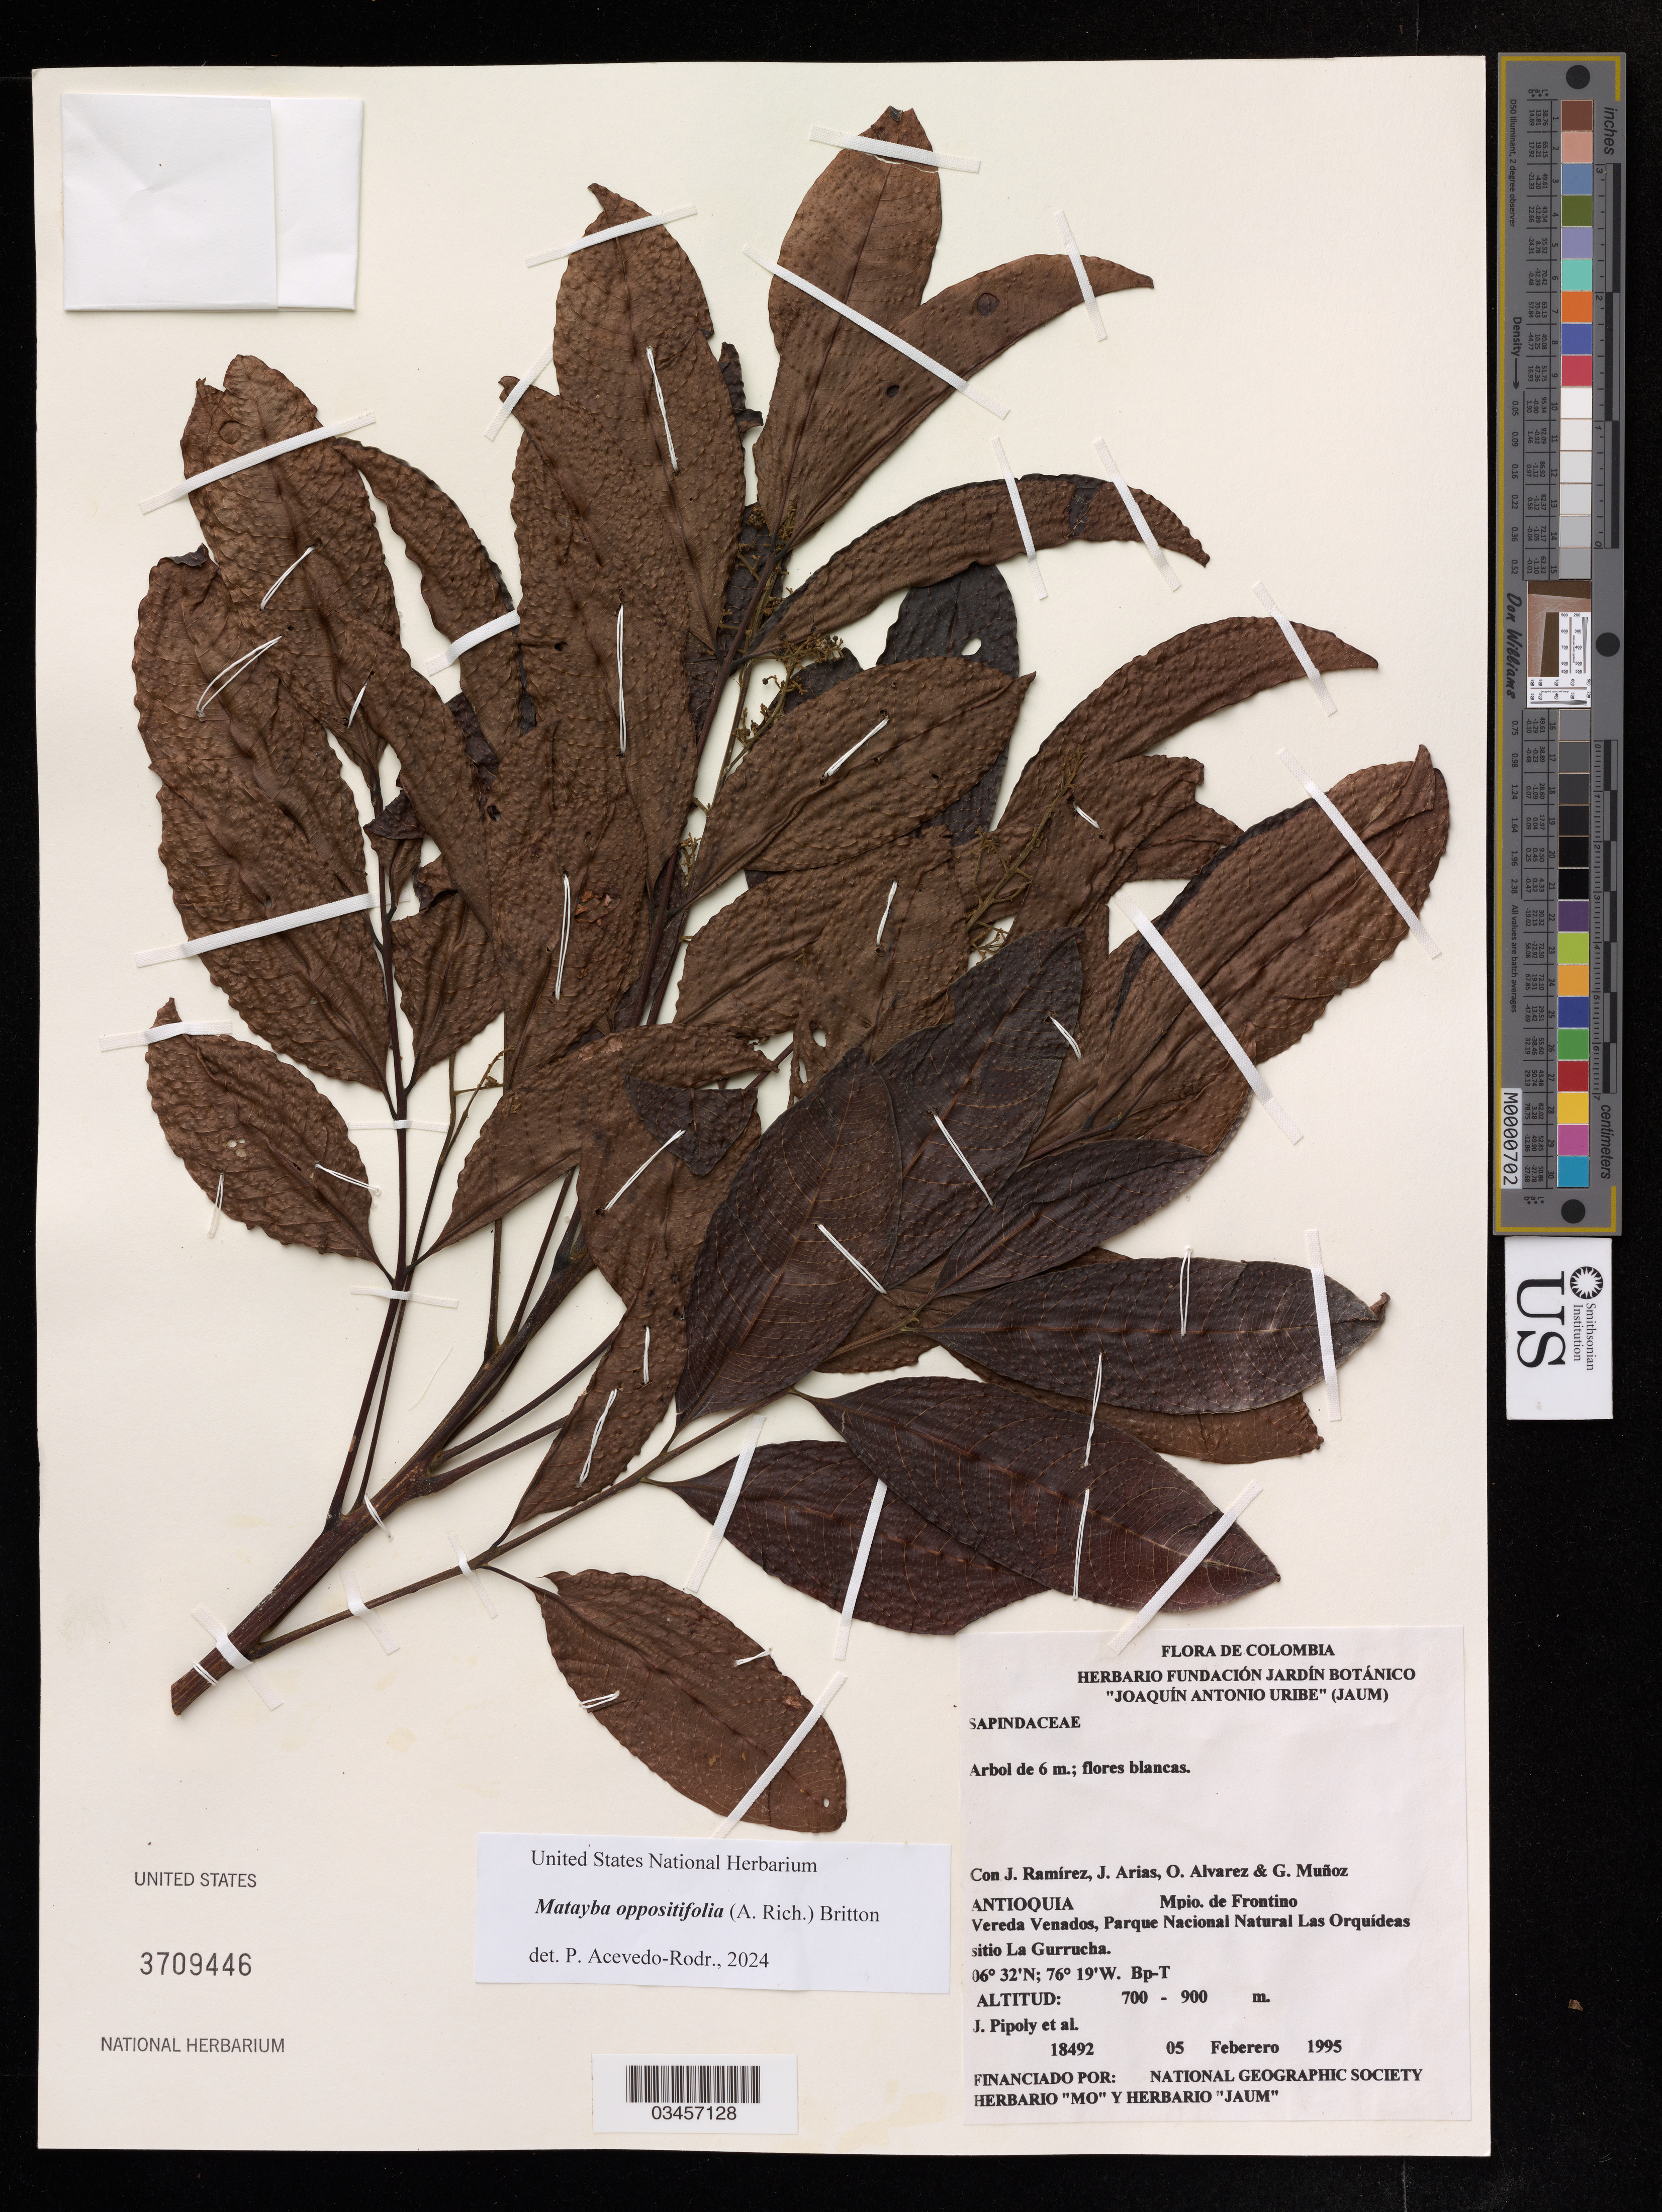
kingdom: Plantae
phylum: Tracheophyta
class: Magnoliopsida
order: Sapindales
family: Sapindaceae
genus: Matayba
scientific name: Matayba oppositifolia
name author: (A. Rich.) Britton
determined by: Acevedo-Rodriguez, P., (US), Smithsonian Institution - National Museum of Natural History (UNITED STATES)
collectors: J. Pipoly, J. Ramírez, J. Arias, O. Alvarez & G. Muñoz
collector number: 18492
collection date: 1995-02-05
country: Colombia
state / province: Antioquiá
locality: Mpio. de Frontino, Vereda Venados, Parque Nacioinal Natural Las Orquídeas sito La Gurrucha.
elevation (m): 700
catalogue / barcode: US 3709446